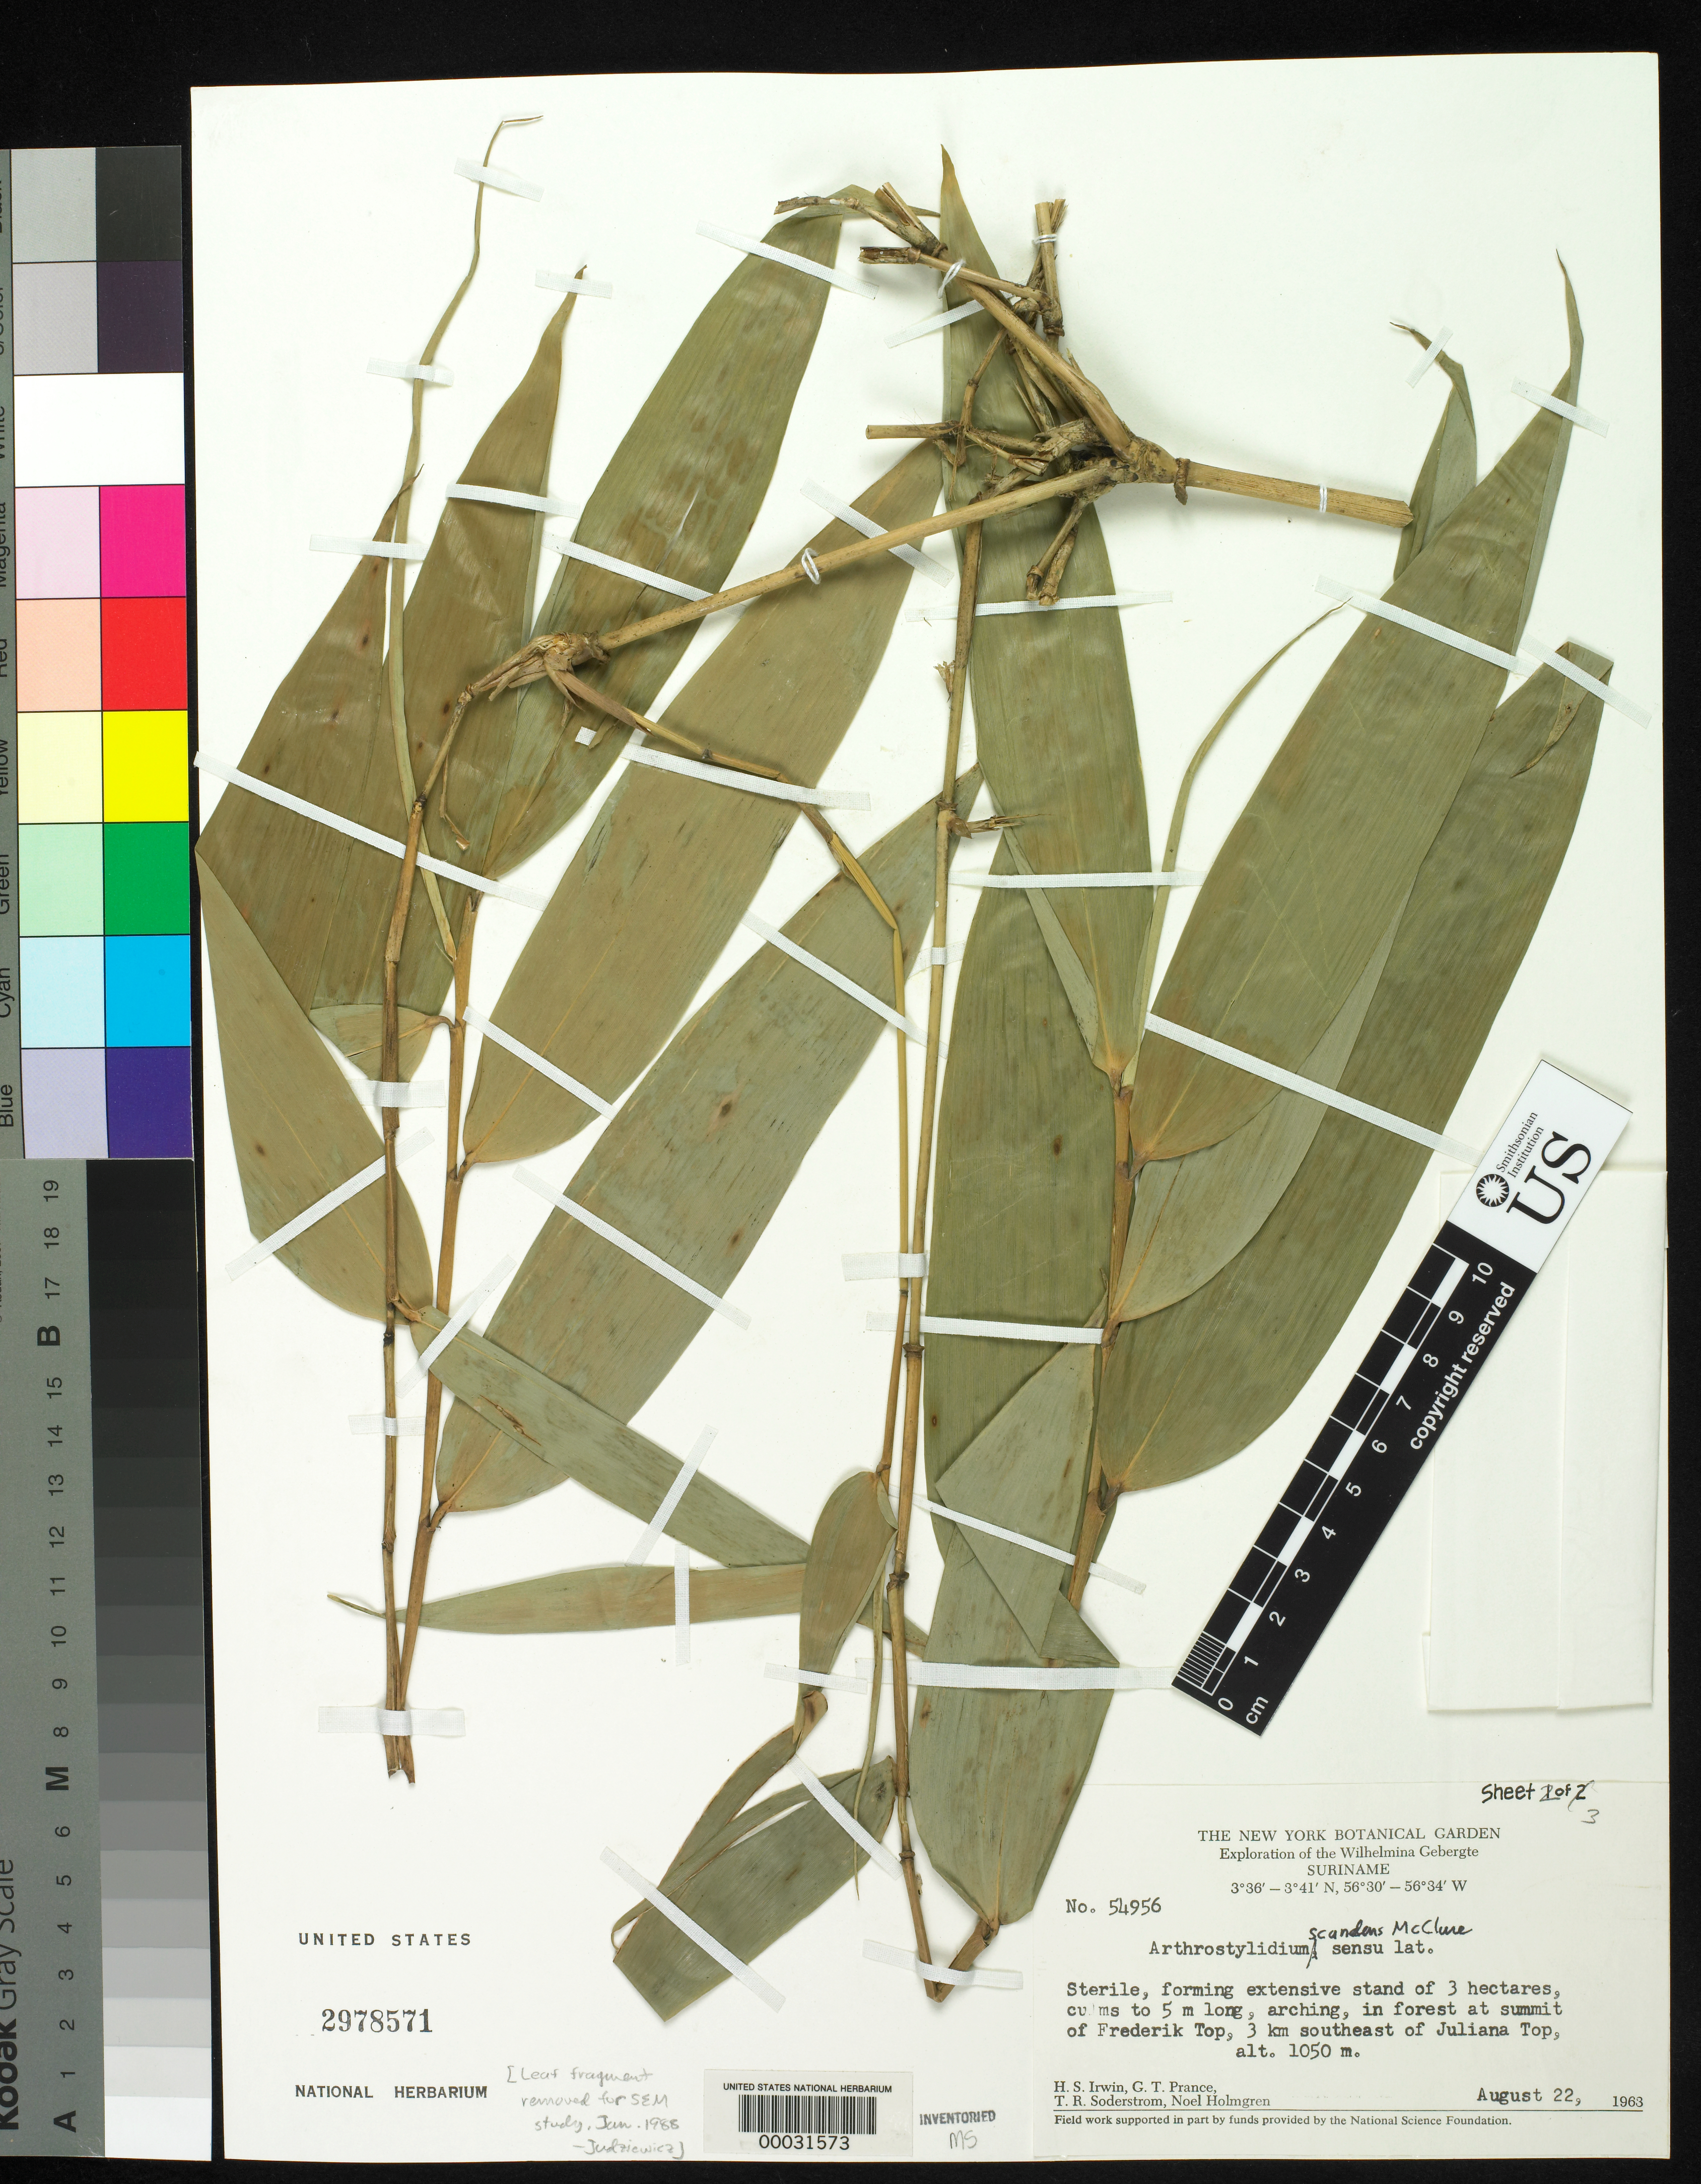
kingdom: Plantae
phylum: Tracheophyta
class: Liliopsida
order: Poales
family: Poaceae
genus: Arthrostylidium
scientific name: Arthrostylidium scandens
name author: McClure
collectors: H. Irwin, G. T. Prance, T. R. Soderstrom & N. H. Holmgren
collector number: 54956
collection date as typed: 22 Aug 1963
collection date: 1963-08-22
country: Suriname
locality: Summit of frederik top, 3 km se of juliana top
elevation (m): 1050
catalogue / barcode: US 2978571